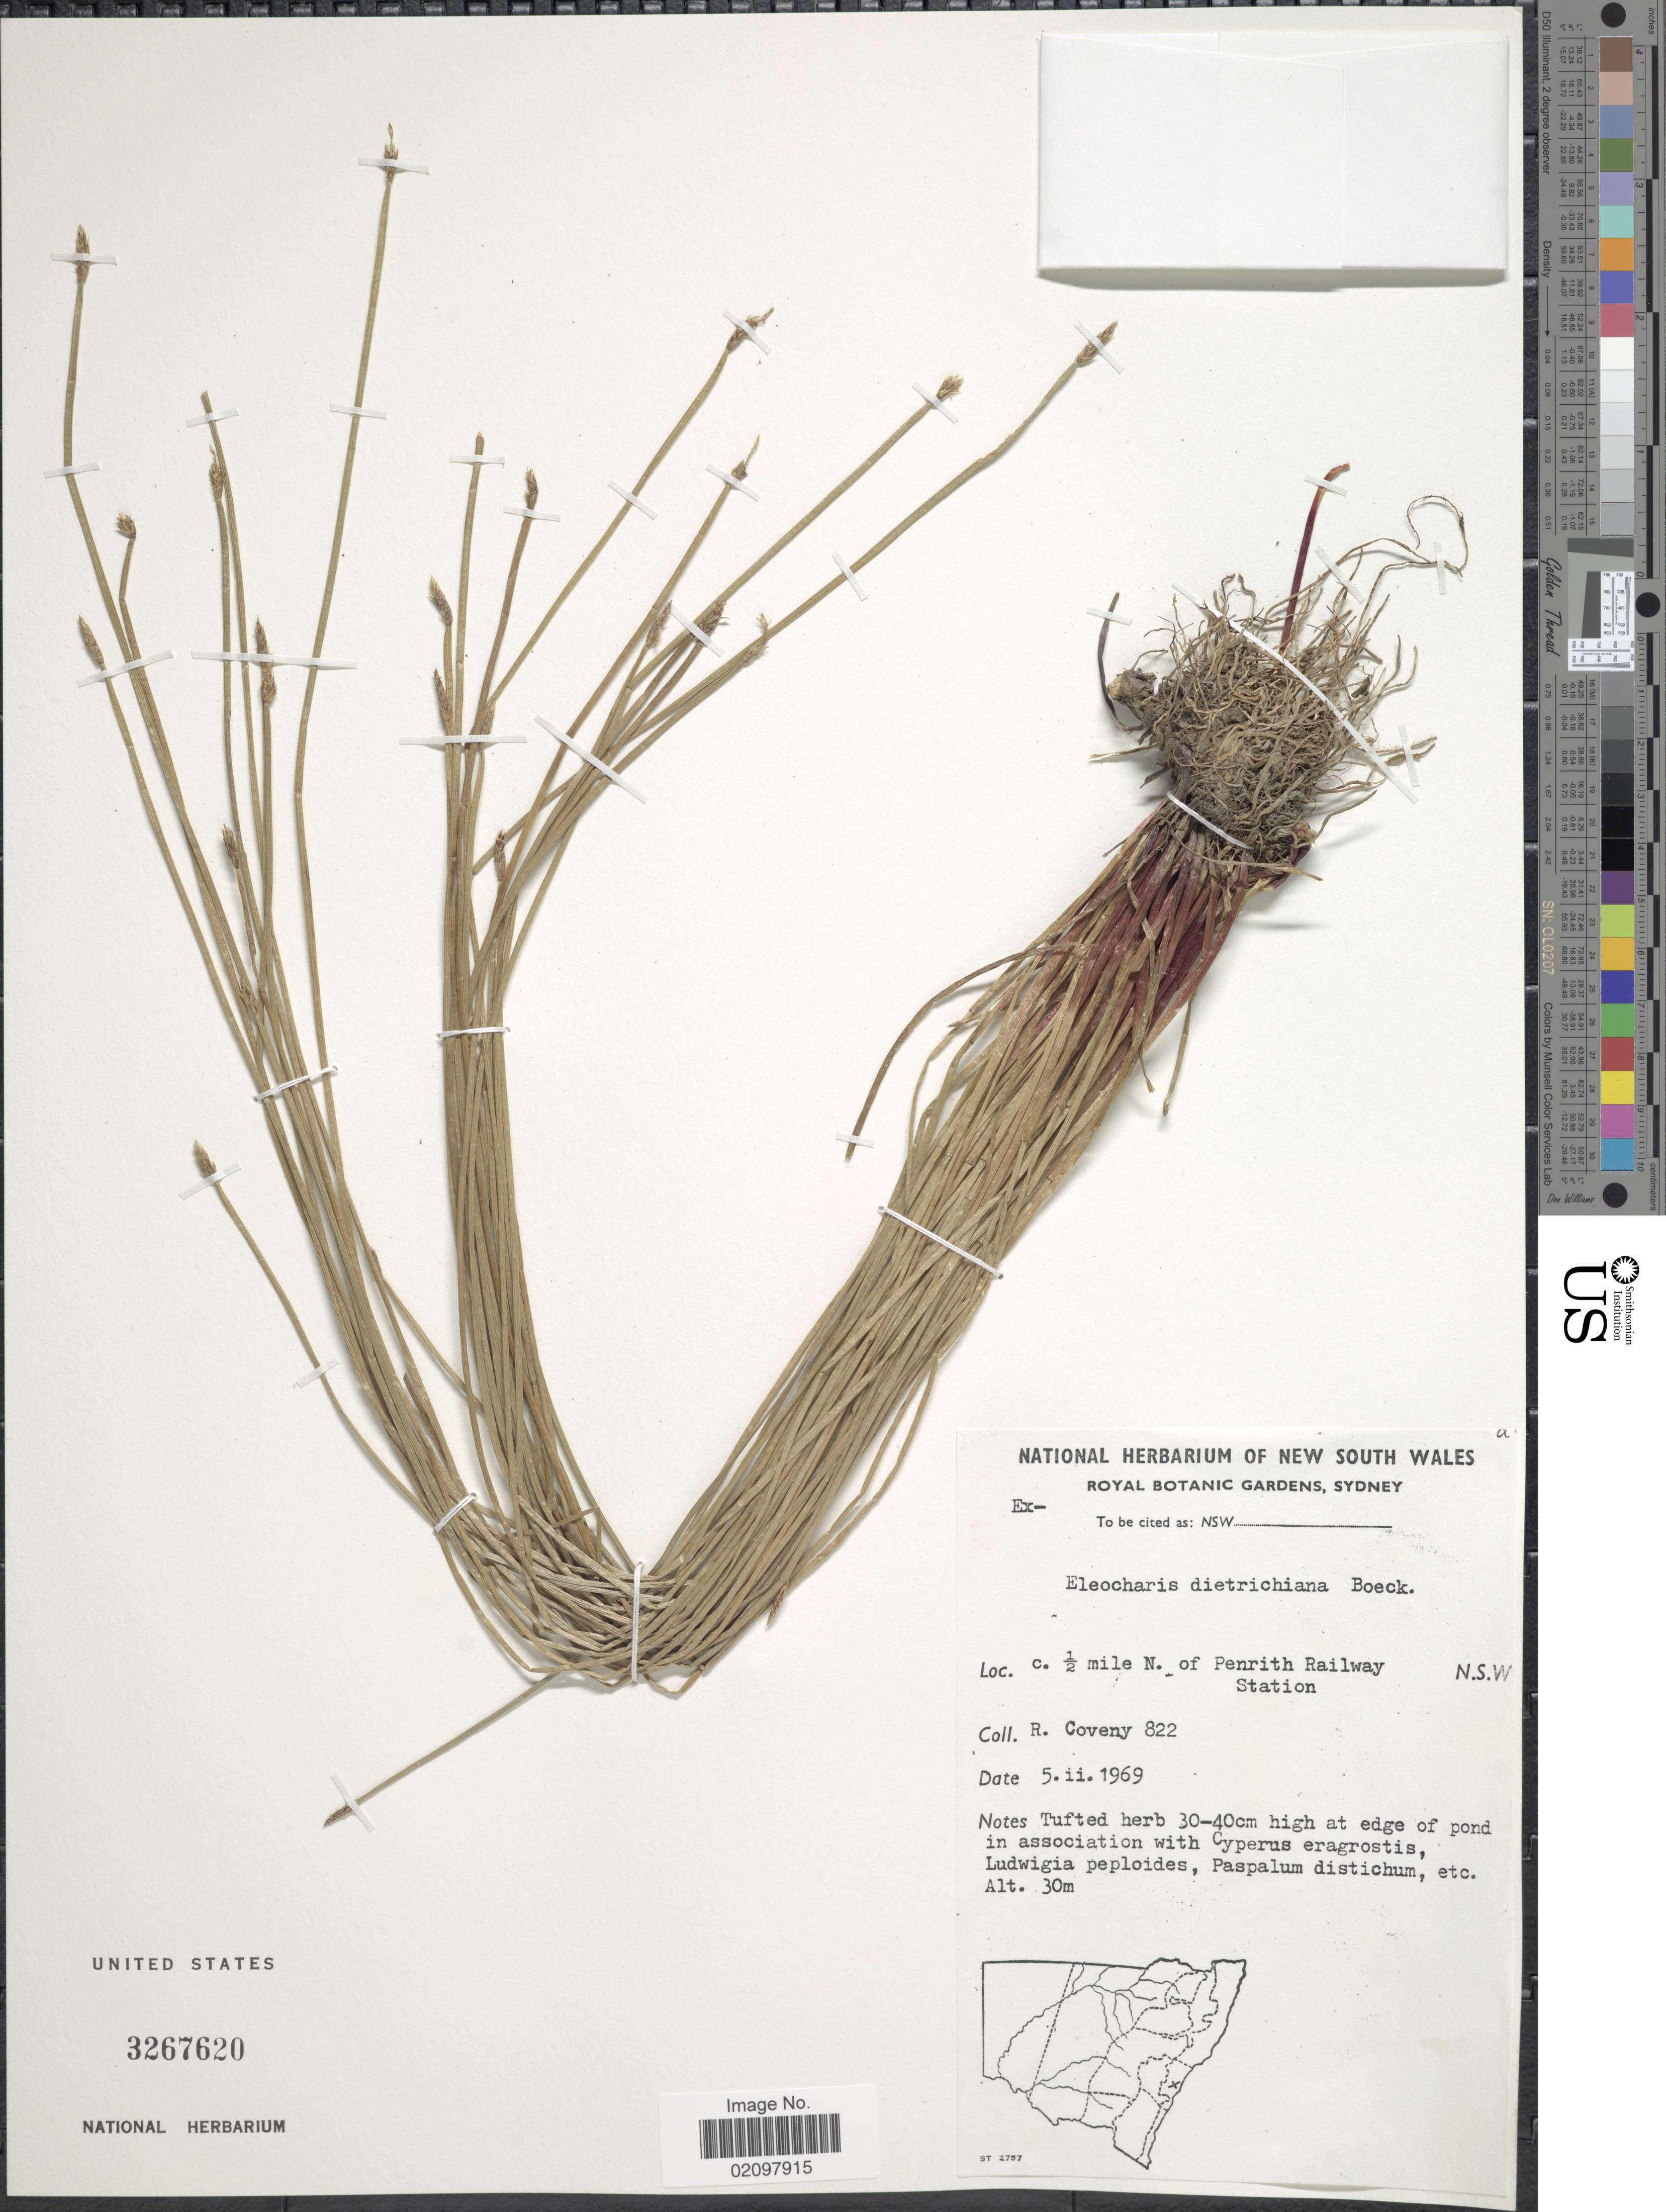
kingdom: Plantae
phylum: Tracheophyta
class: Liliopsida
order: Poales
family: Cyperaceae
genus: Eleocharis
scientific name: Eleocharis dietrichiana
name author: Boeckeler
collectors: R. Coveny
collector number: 822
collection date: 1969-02-05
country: Australia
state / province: New South Wales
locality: C. ½ mile N. of Penrith Railway Station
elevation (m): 30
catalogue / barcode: US 3267620